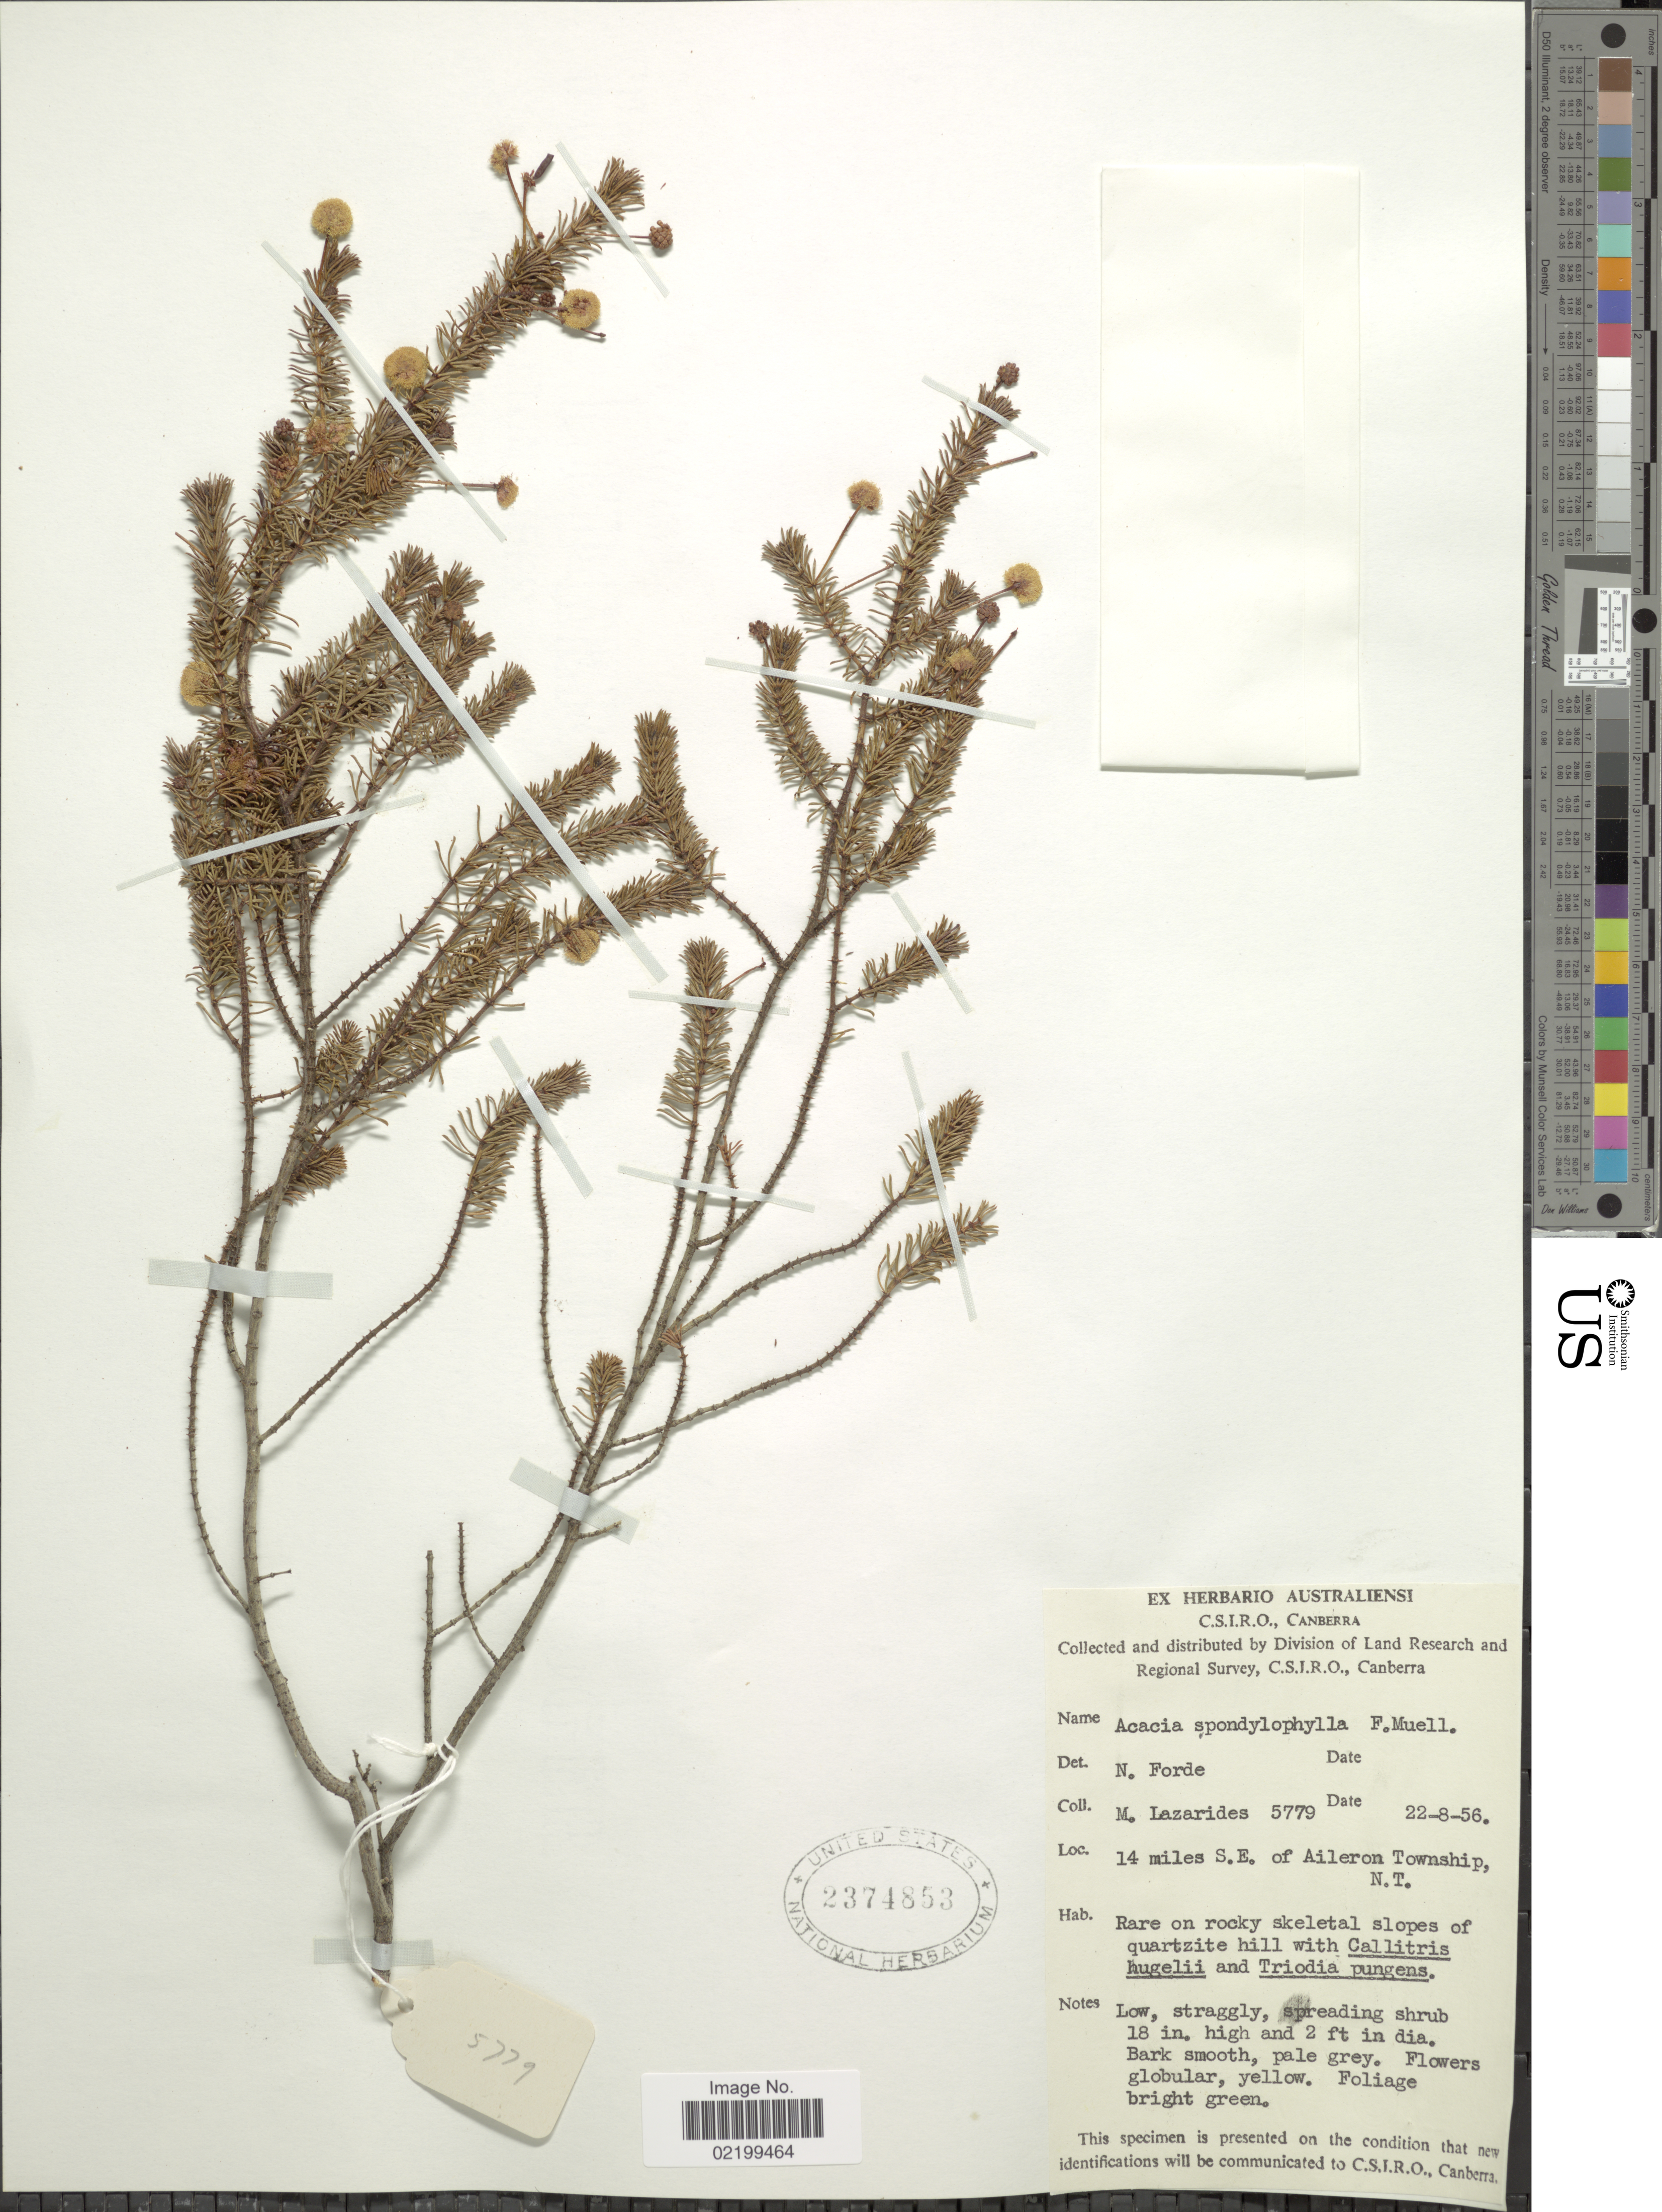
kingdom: Plantae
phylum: Tracheophyta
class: Magnoliopsida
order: Fabales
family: Fabaceae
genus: Acacia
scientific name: Acacia spondylophylla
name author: F. Muell.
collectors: M. Lazarides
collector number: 5779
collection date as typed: Transcribed d/m/y: 22/8/56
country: Australia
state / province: Northern Territory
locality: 14 miles S.E. of Aileron Township, N.T.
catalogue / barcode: US 2374853